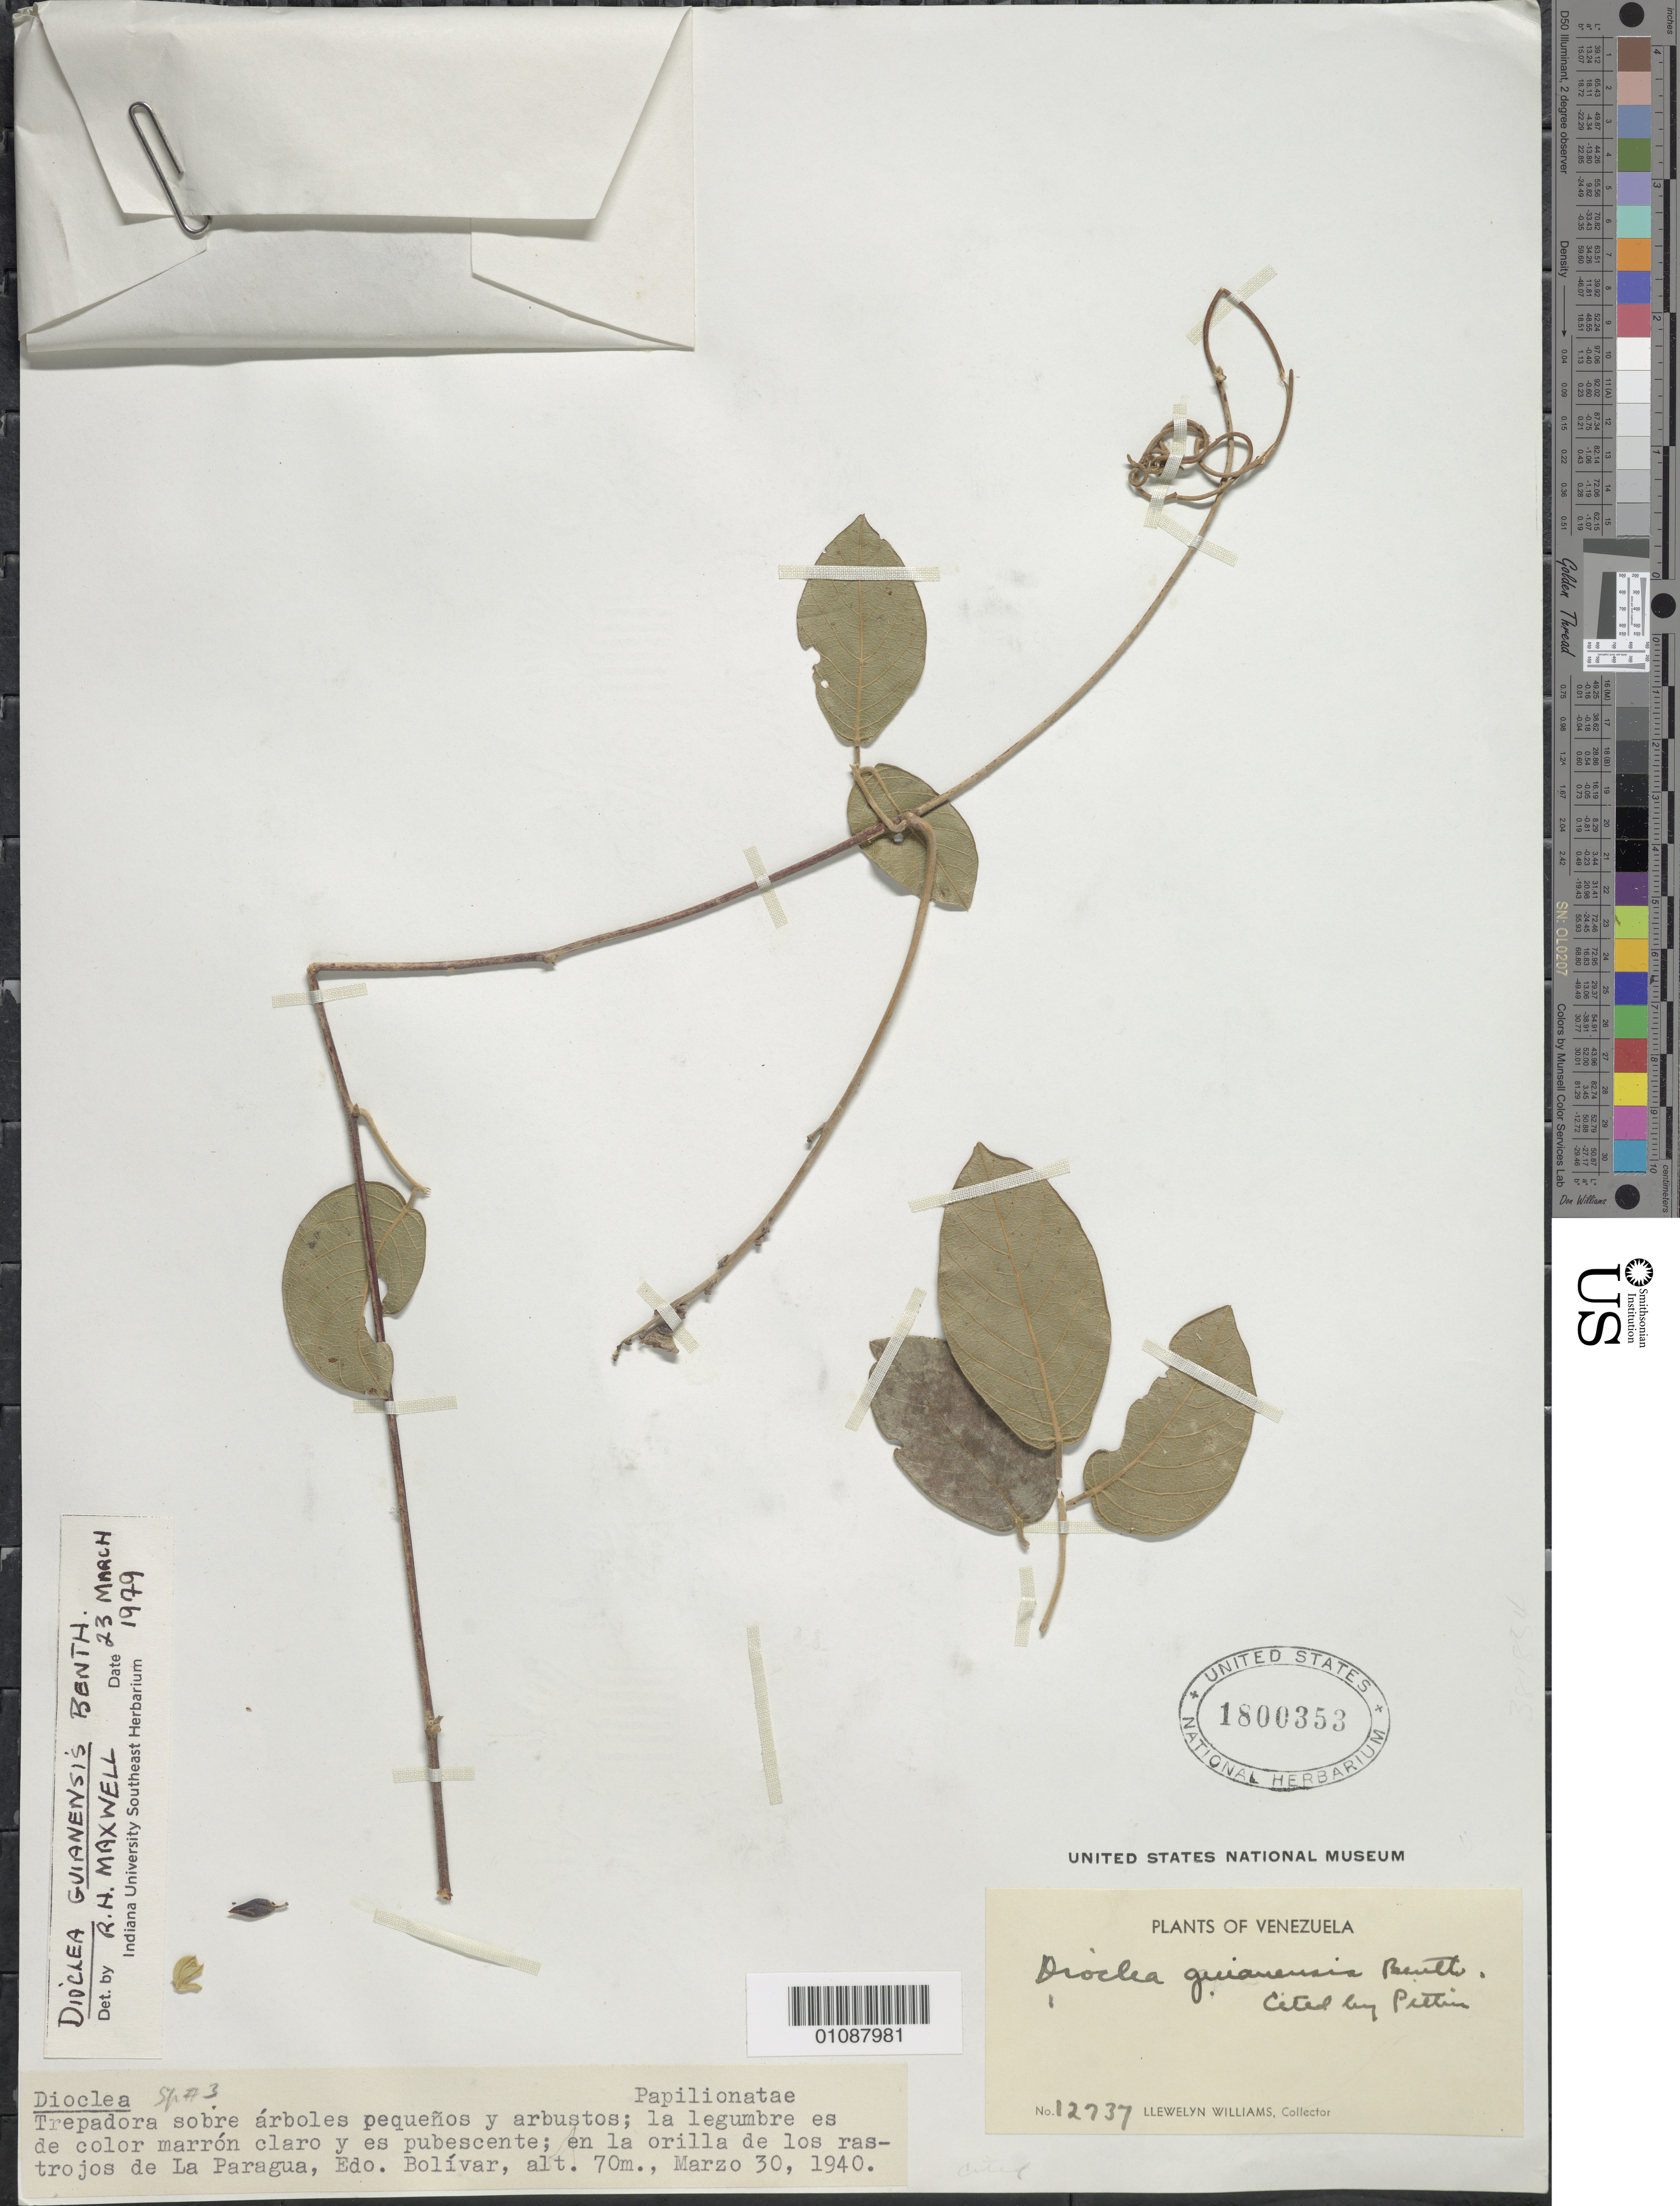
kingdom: Plantae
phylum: Tracheophyta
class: Magnoliopsida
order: Fabales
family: Fabaceae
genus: Dioclea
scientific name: Dioclea guianensis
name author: Benth.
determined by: Maxwell, R. H., (JEF), Indiana University Southeast (UNITED STATES)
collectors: Ll. Williams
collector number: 12737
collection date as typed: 30-Mar-40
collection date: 1940-03-30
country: Venezuela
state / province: Bolívar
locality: La Paragua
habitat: Orilla de los rastrojos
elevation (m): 70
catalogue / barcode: US 1800353